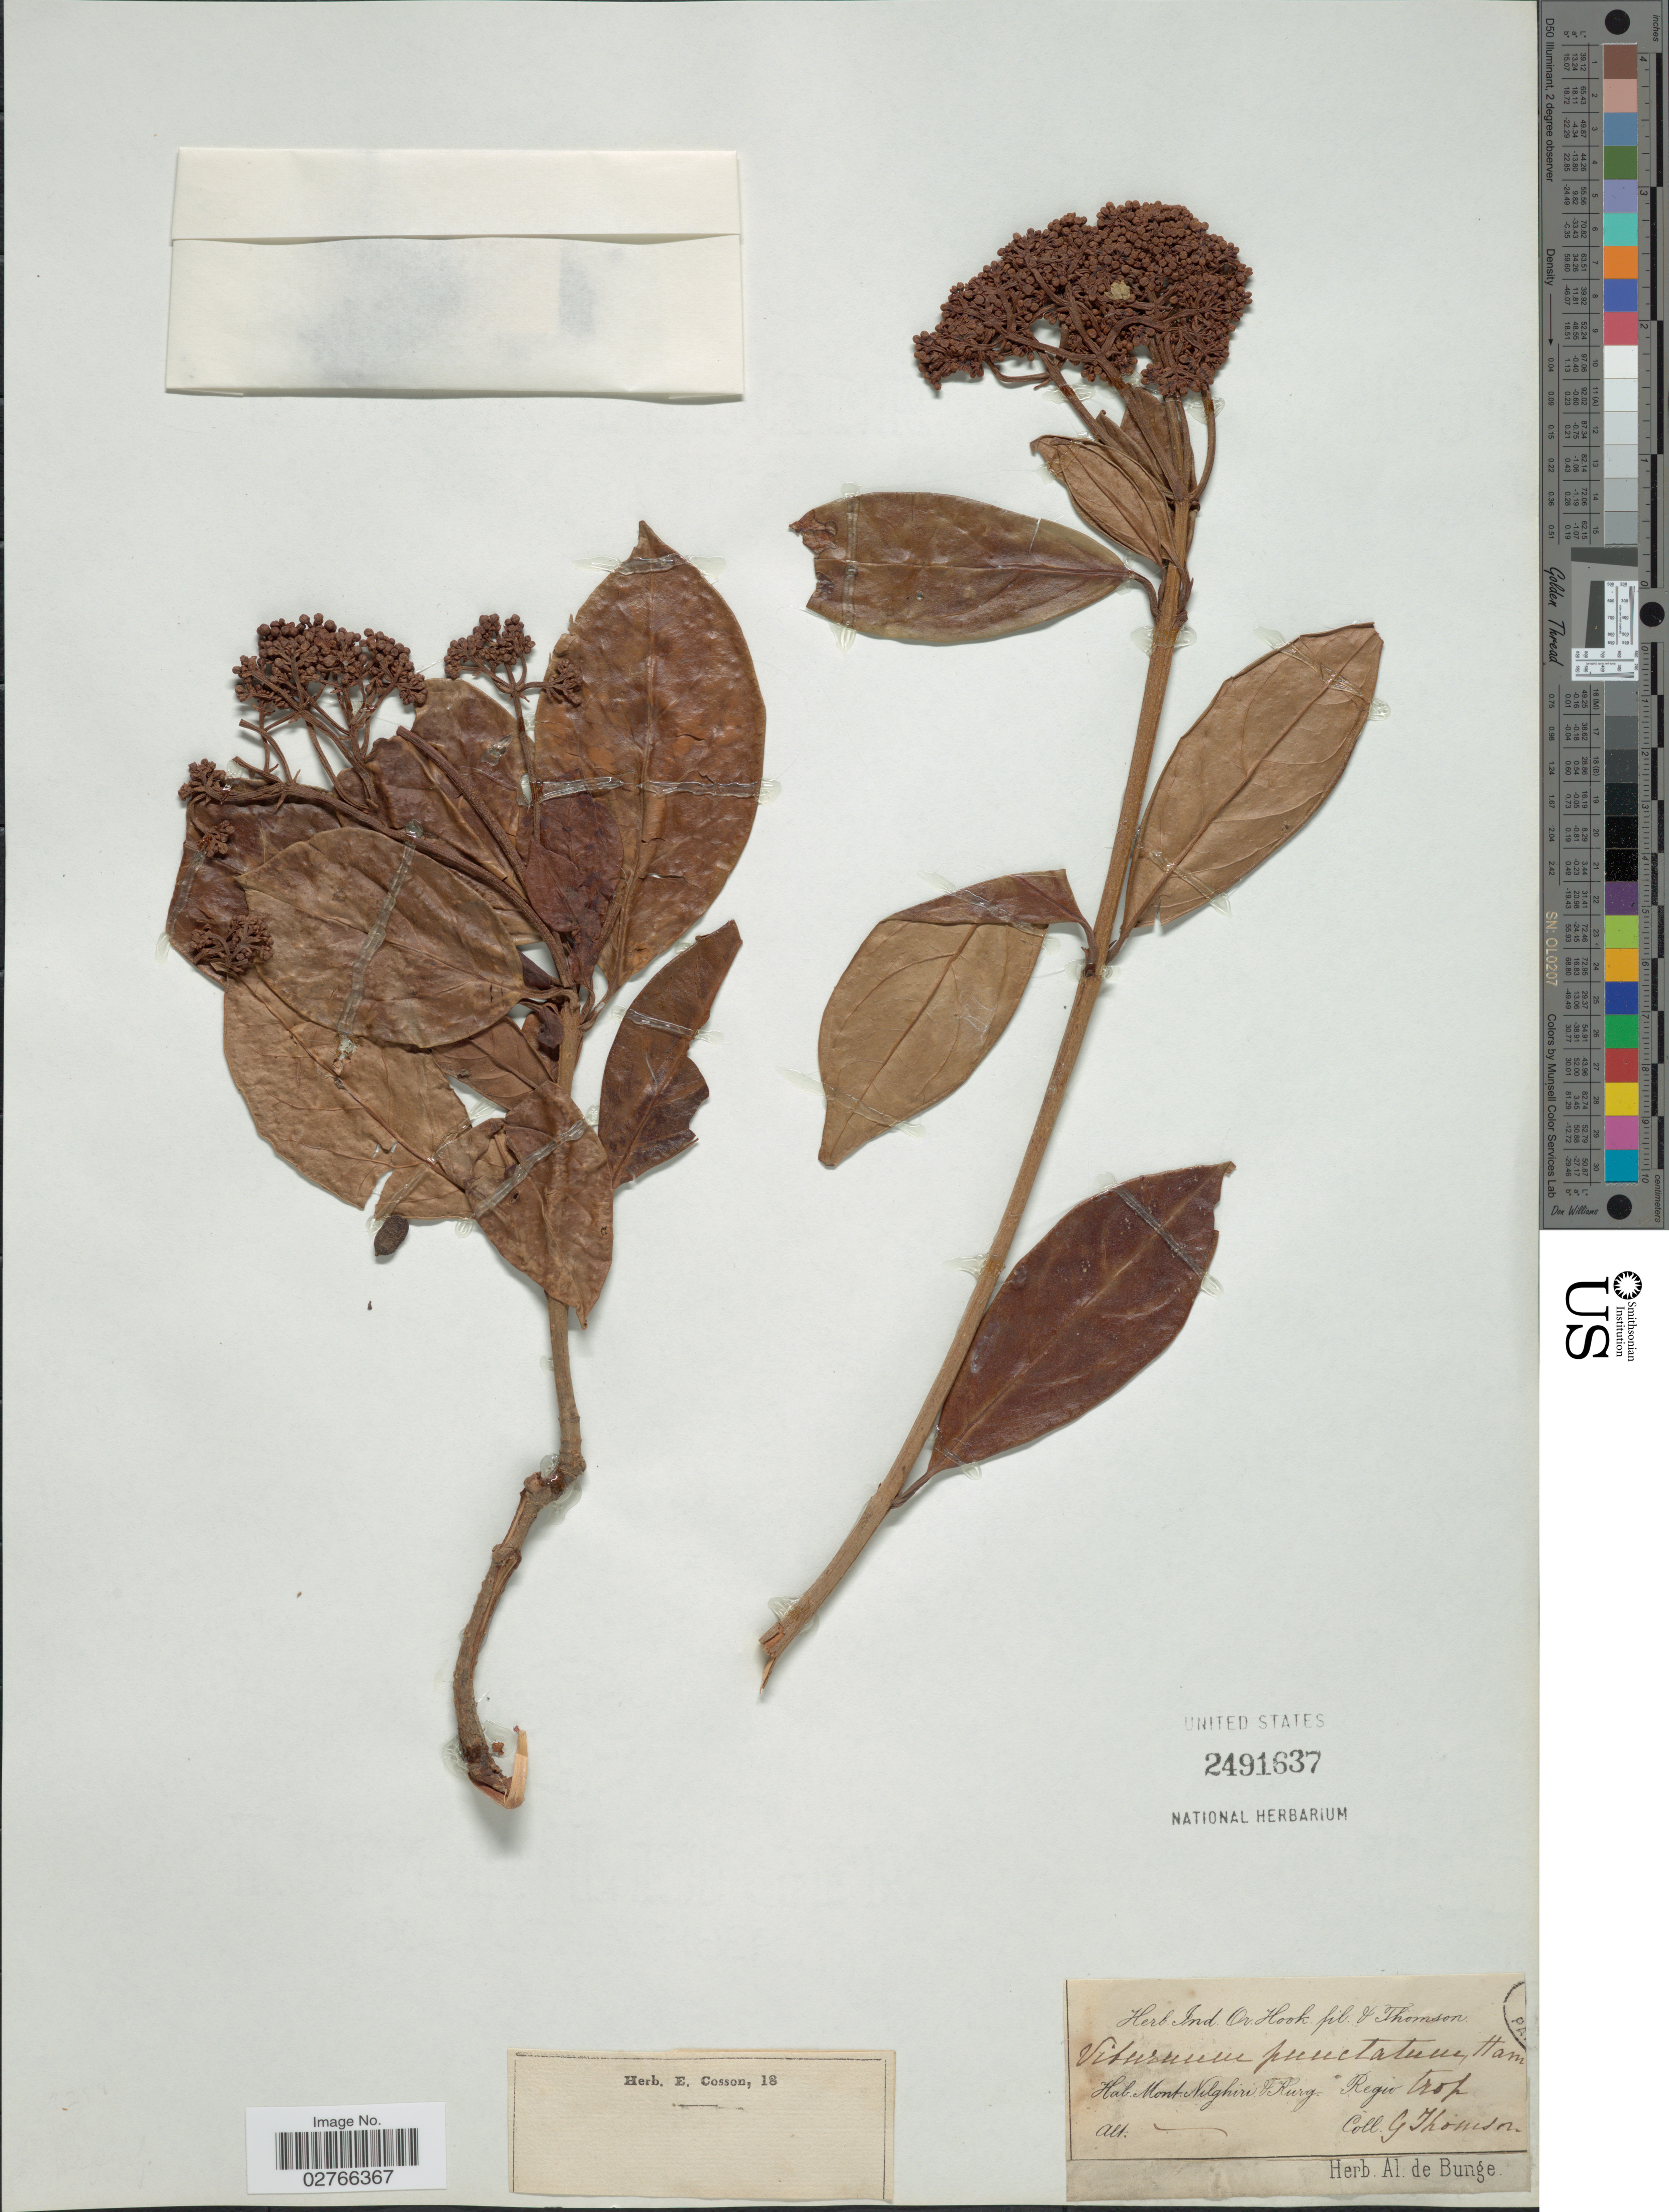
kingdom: Plantae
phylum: Tracheophyta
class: Magnoliopsida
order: Dipsacales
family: Viburnaceae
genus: Viburnum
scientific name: Viburnum punctatum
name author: Buch.-Ham. ex D. Don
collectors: G. Thomson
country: India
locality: Mont Nilghiri &. Kurg, Regio Trop.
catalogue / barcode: US 2491637